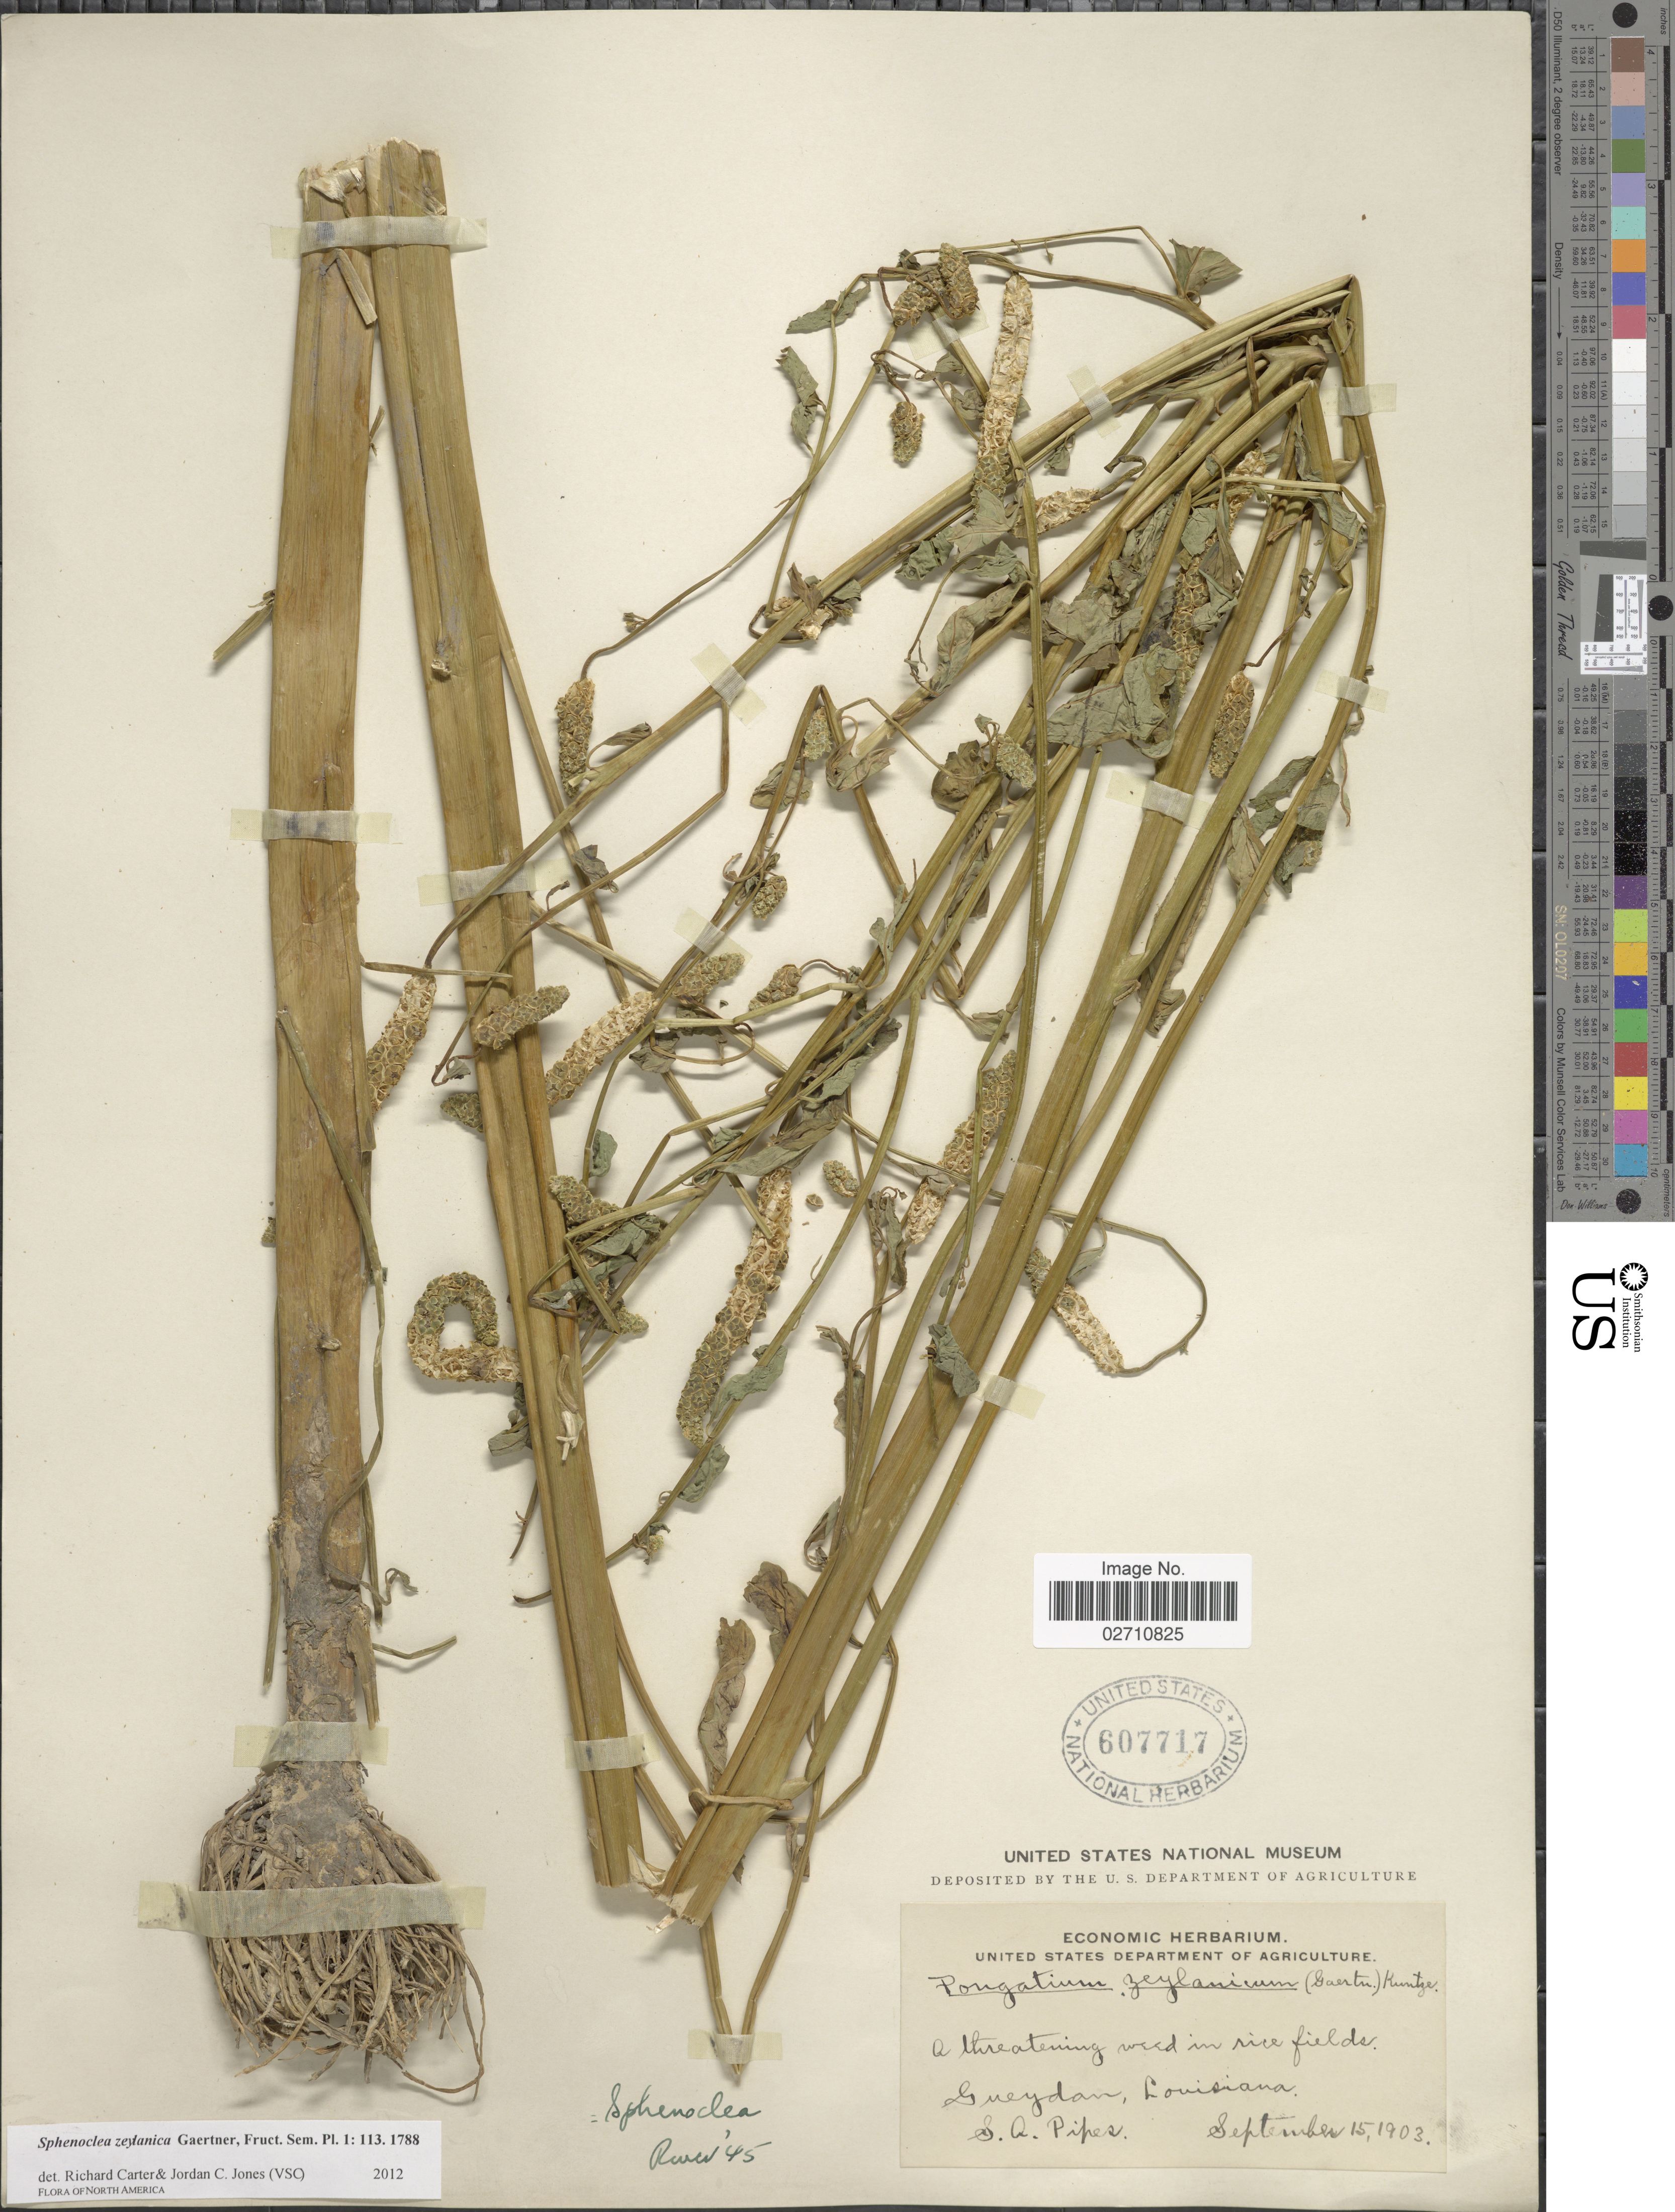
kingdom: Plantae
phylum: Tracheophyta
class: Magnoliopsida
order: Solanales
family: Sphenocleaceae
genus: Sphenoclea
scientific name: Sphenoclea zeylanica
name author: Gaertn.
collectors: S. Pipes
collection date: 1903-09-15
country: United States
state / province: Louisiana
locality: Gueydan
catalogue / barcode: US 607717